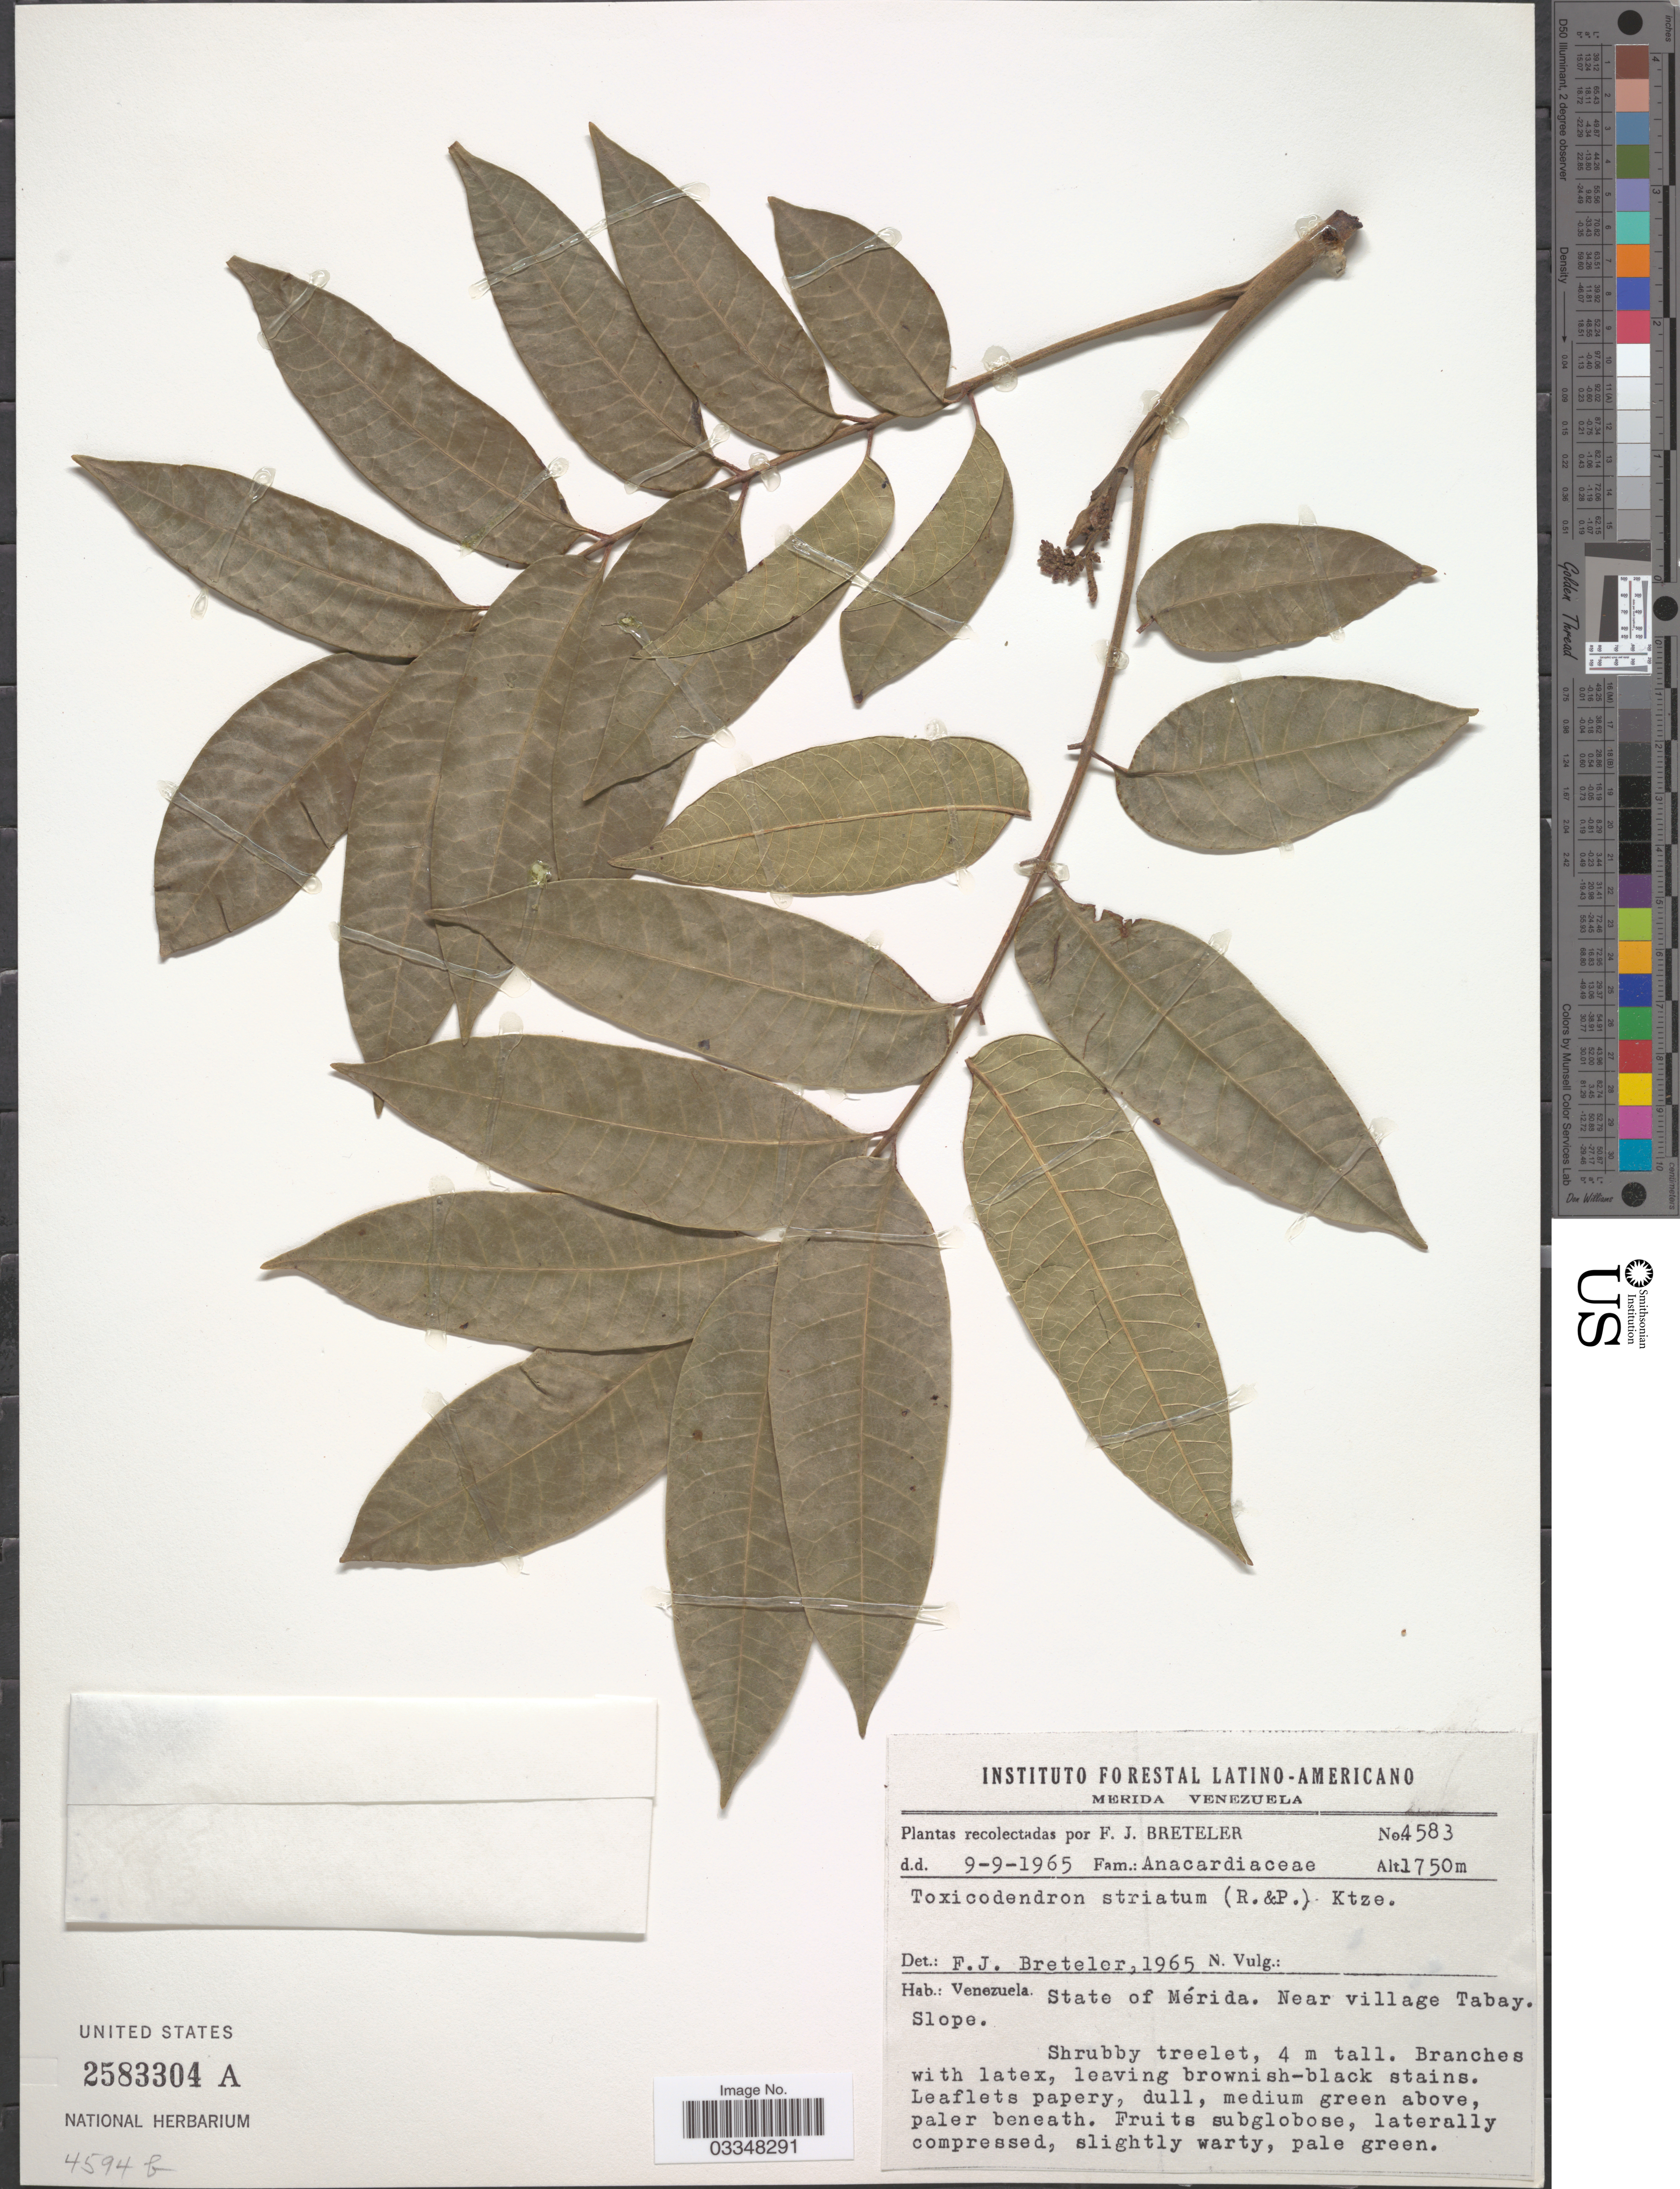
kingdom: Plantae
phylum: Tracheophyta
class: Magnoliopsida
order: Sapindales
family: Anacardiaceae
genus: Toxicodendron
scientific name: Toxicodendron striatum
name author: (Ruiz & Pav.) Kuntze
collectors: F. J. Breteler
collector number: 4583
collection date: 1965-09-09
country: Venezuela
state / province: Mérida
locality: Near village Tabay. Slope.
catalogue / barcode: US 2583304A